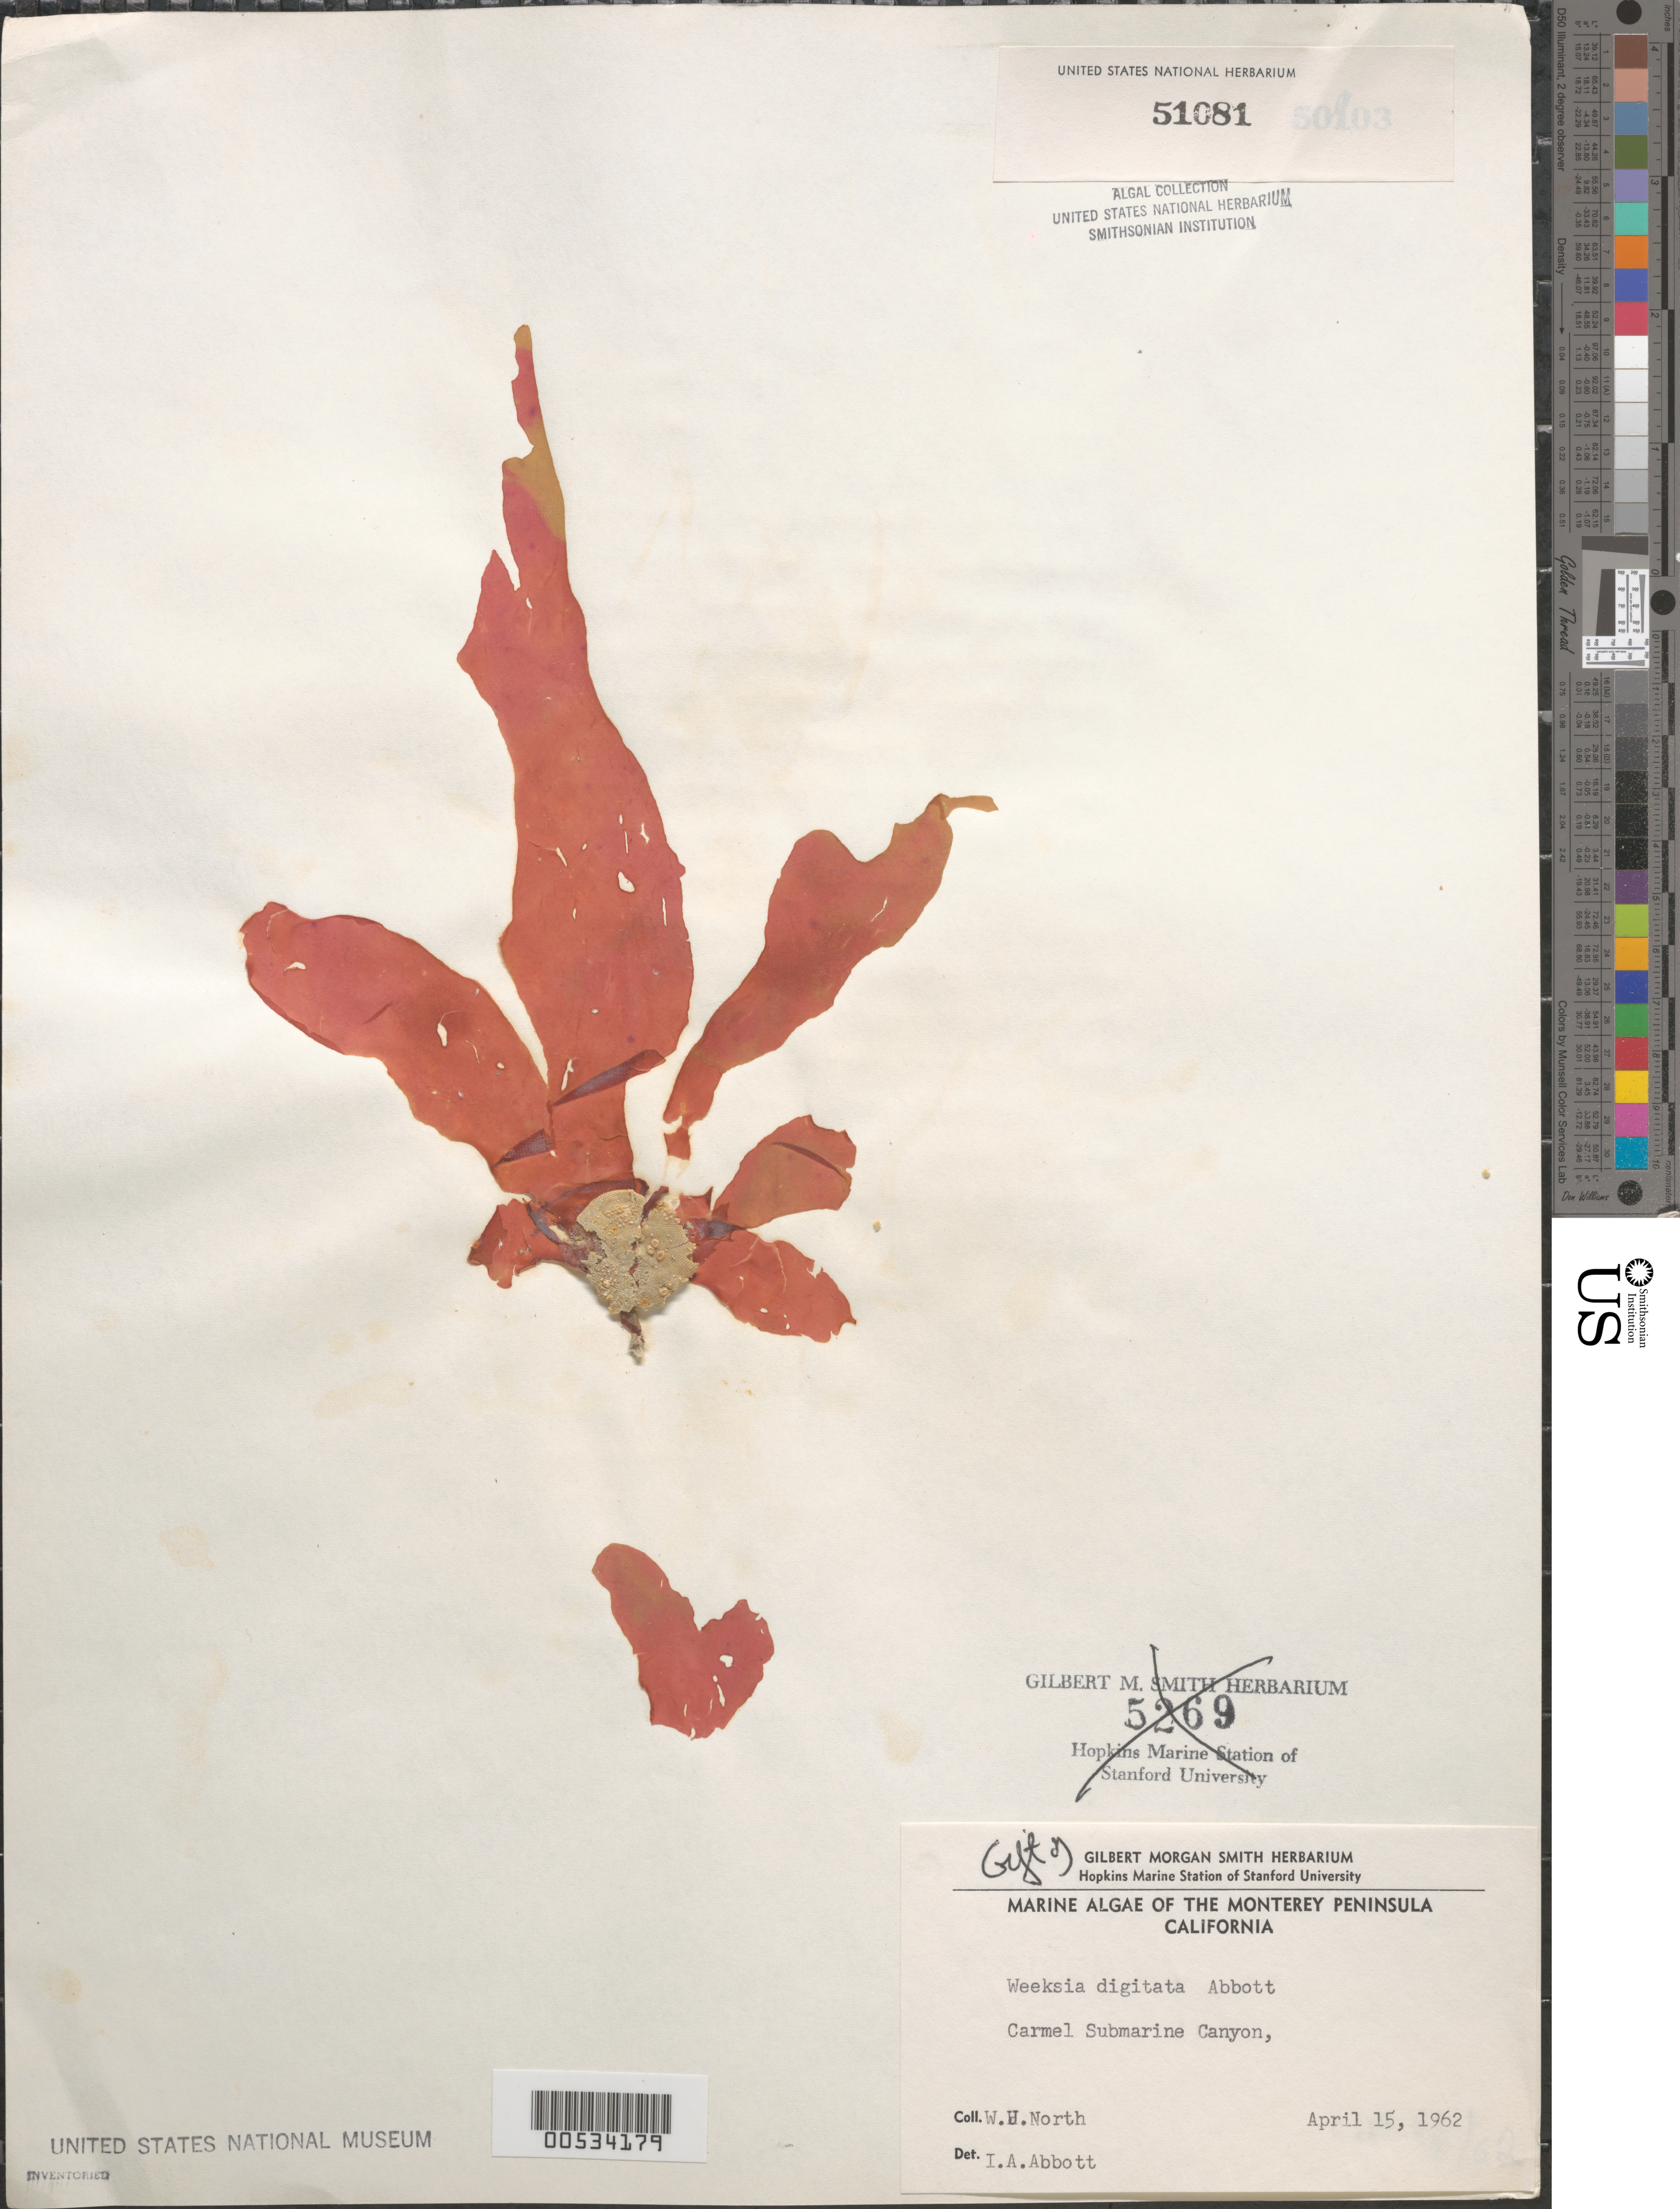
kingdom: Plantae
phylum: Rhodophyta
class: Florideophyceae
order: Gigartinales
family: Dumontiaceae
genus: Weeksia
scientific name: Weeksia digitata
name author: I.A. Abbott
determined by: Abbott, Isabella A.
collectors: W. North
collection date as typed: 15 Apr 1962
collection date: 1962-04-15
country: United States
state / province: California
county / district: Monterey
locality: Carmel Submarine Canyon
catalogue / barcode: US 51081